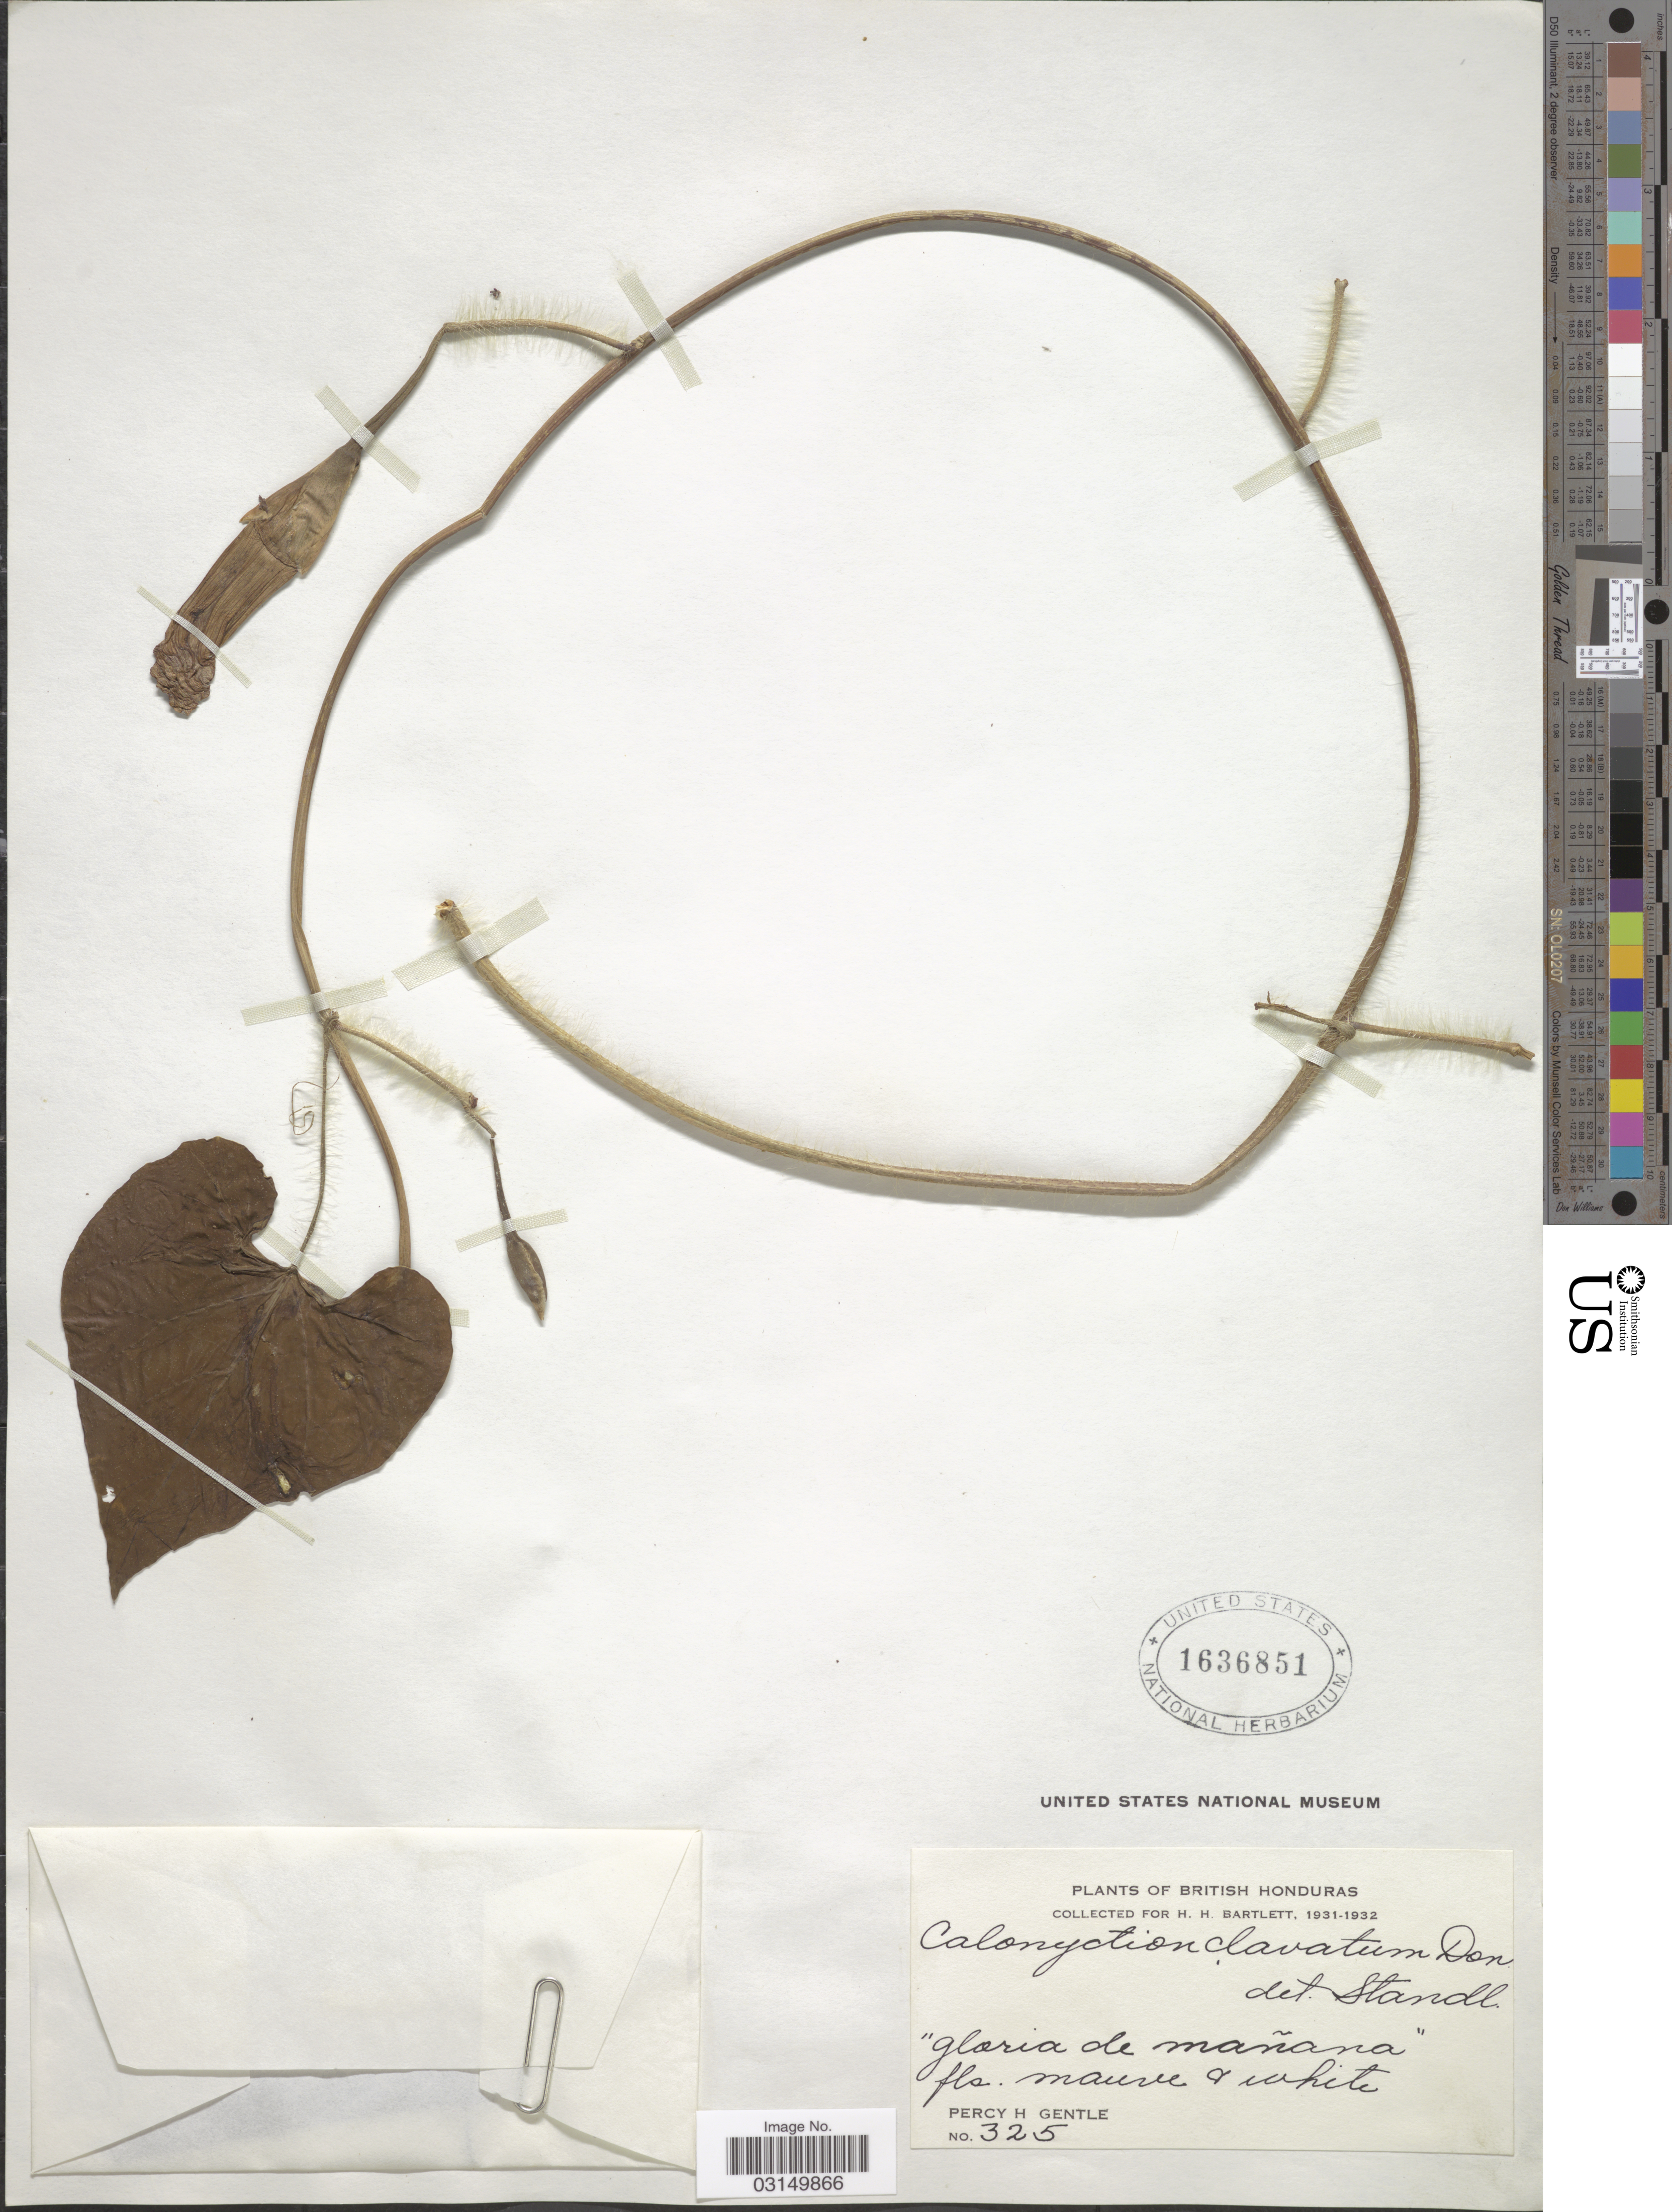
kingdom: Plantae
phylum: Tracheophyta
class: Magnoliopsida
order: Solanales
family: Convolvulaceae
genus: Ipomoea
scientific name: Ipomoea clavata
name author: (G. Don) J.F. Macbr.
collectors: P. H. Gentle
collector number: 325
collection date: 1931/1932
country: Belize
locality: British Honduras.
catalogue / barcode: US 1636851